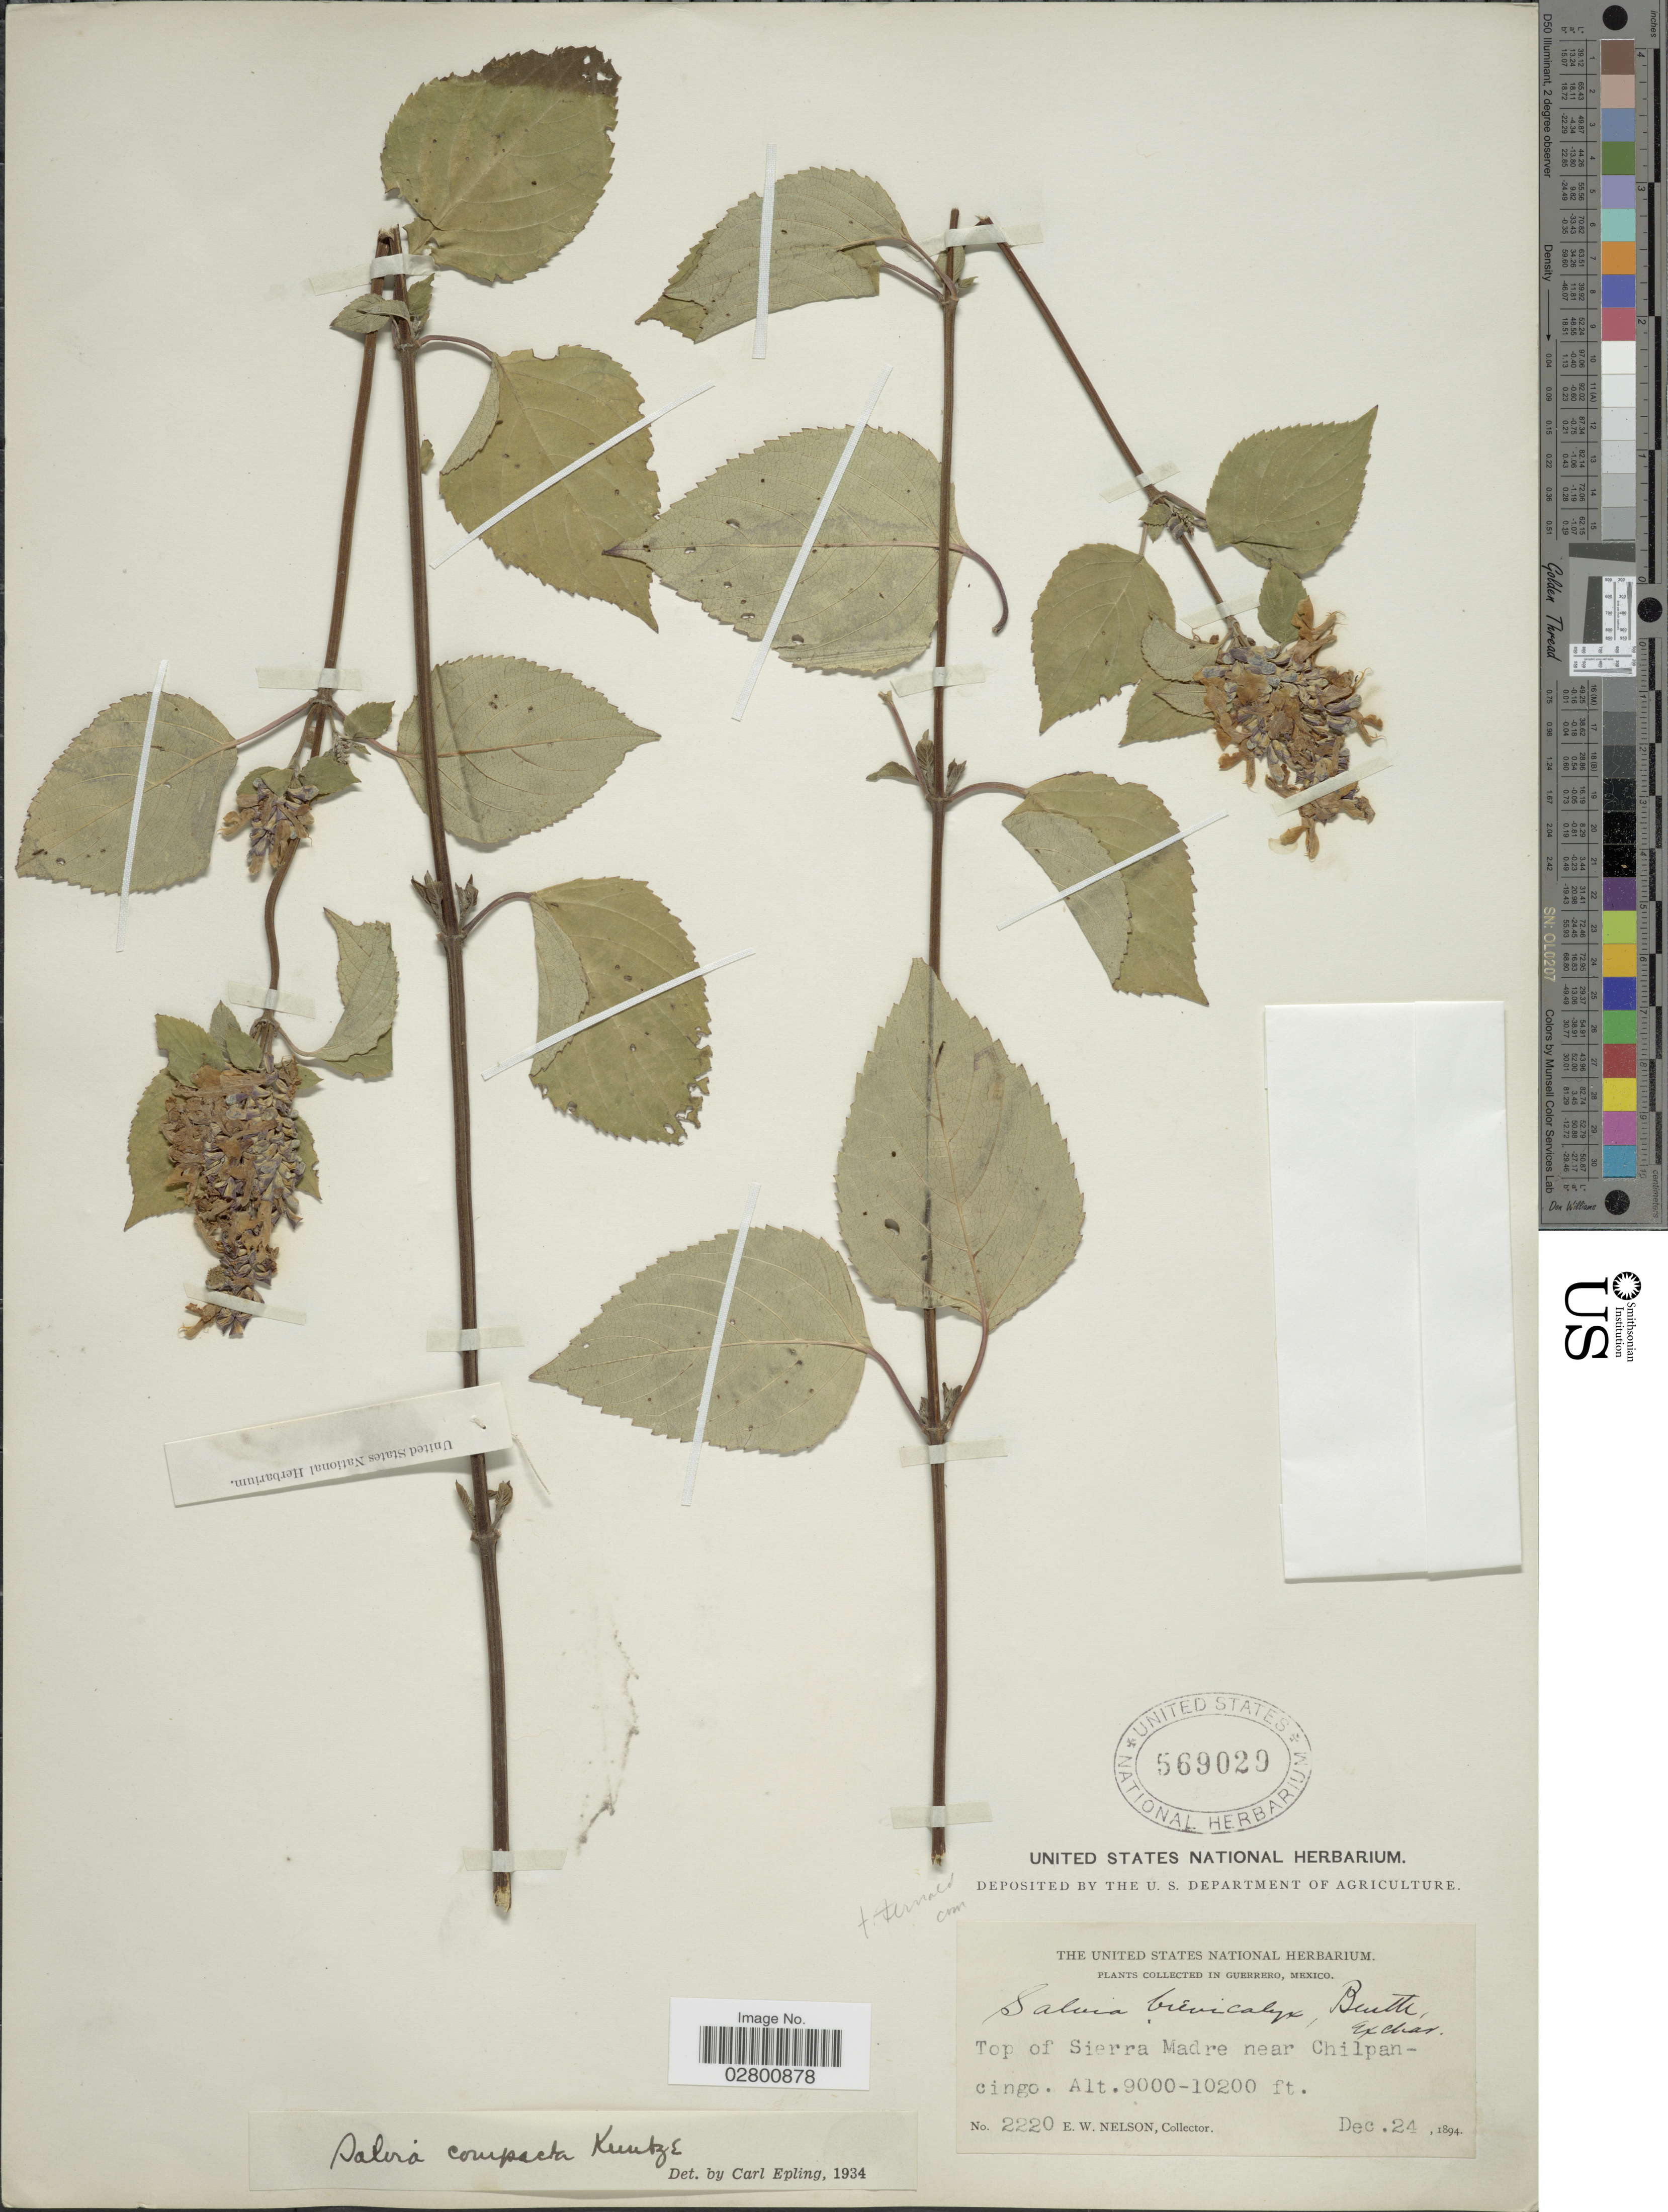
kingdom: Plantae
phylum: Tracheophyta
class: Magnoliopsida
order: Lamiales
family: Lamiaceae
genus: Salvia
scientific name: Salvia compacta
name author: Kuntze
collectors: E. W. Nelson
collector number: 2220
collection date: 1894-12-24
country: Mexico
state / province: Guerrero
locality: Top of Sierra Madre near Chilpancingo.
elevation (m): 2743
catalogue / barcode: US 569029